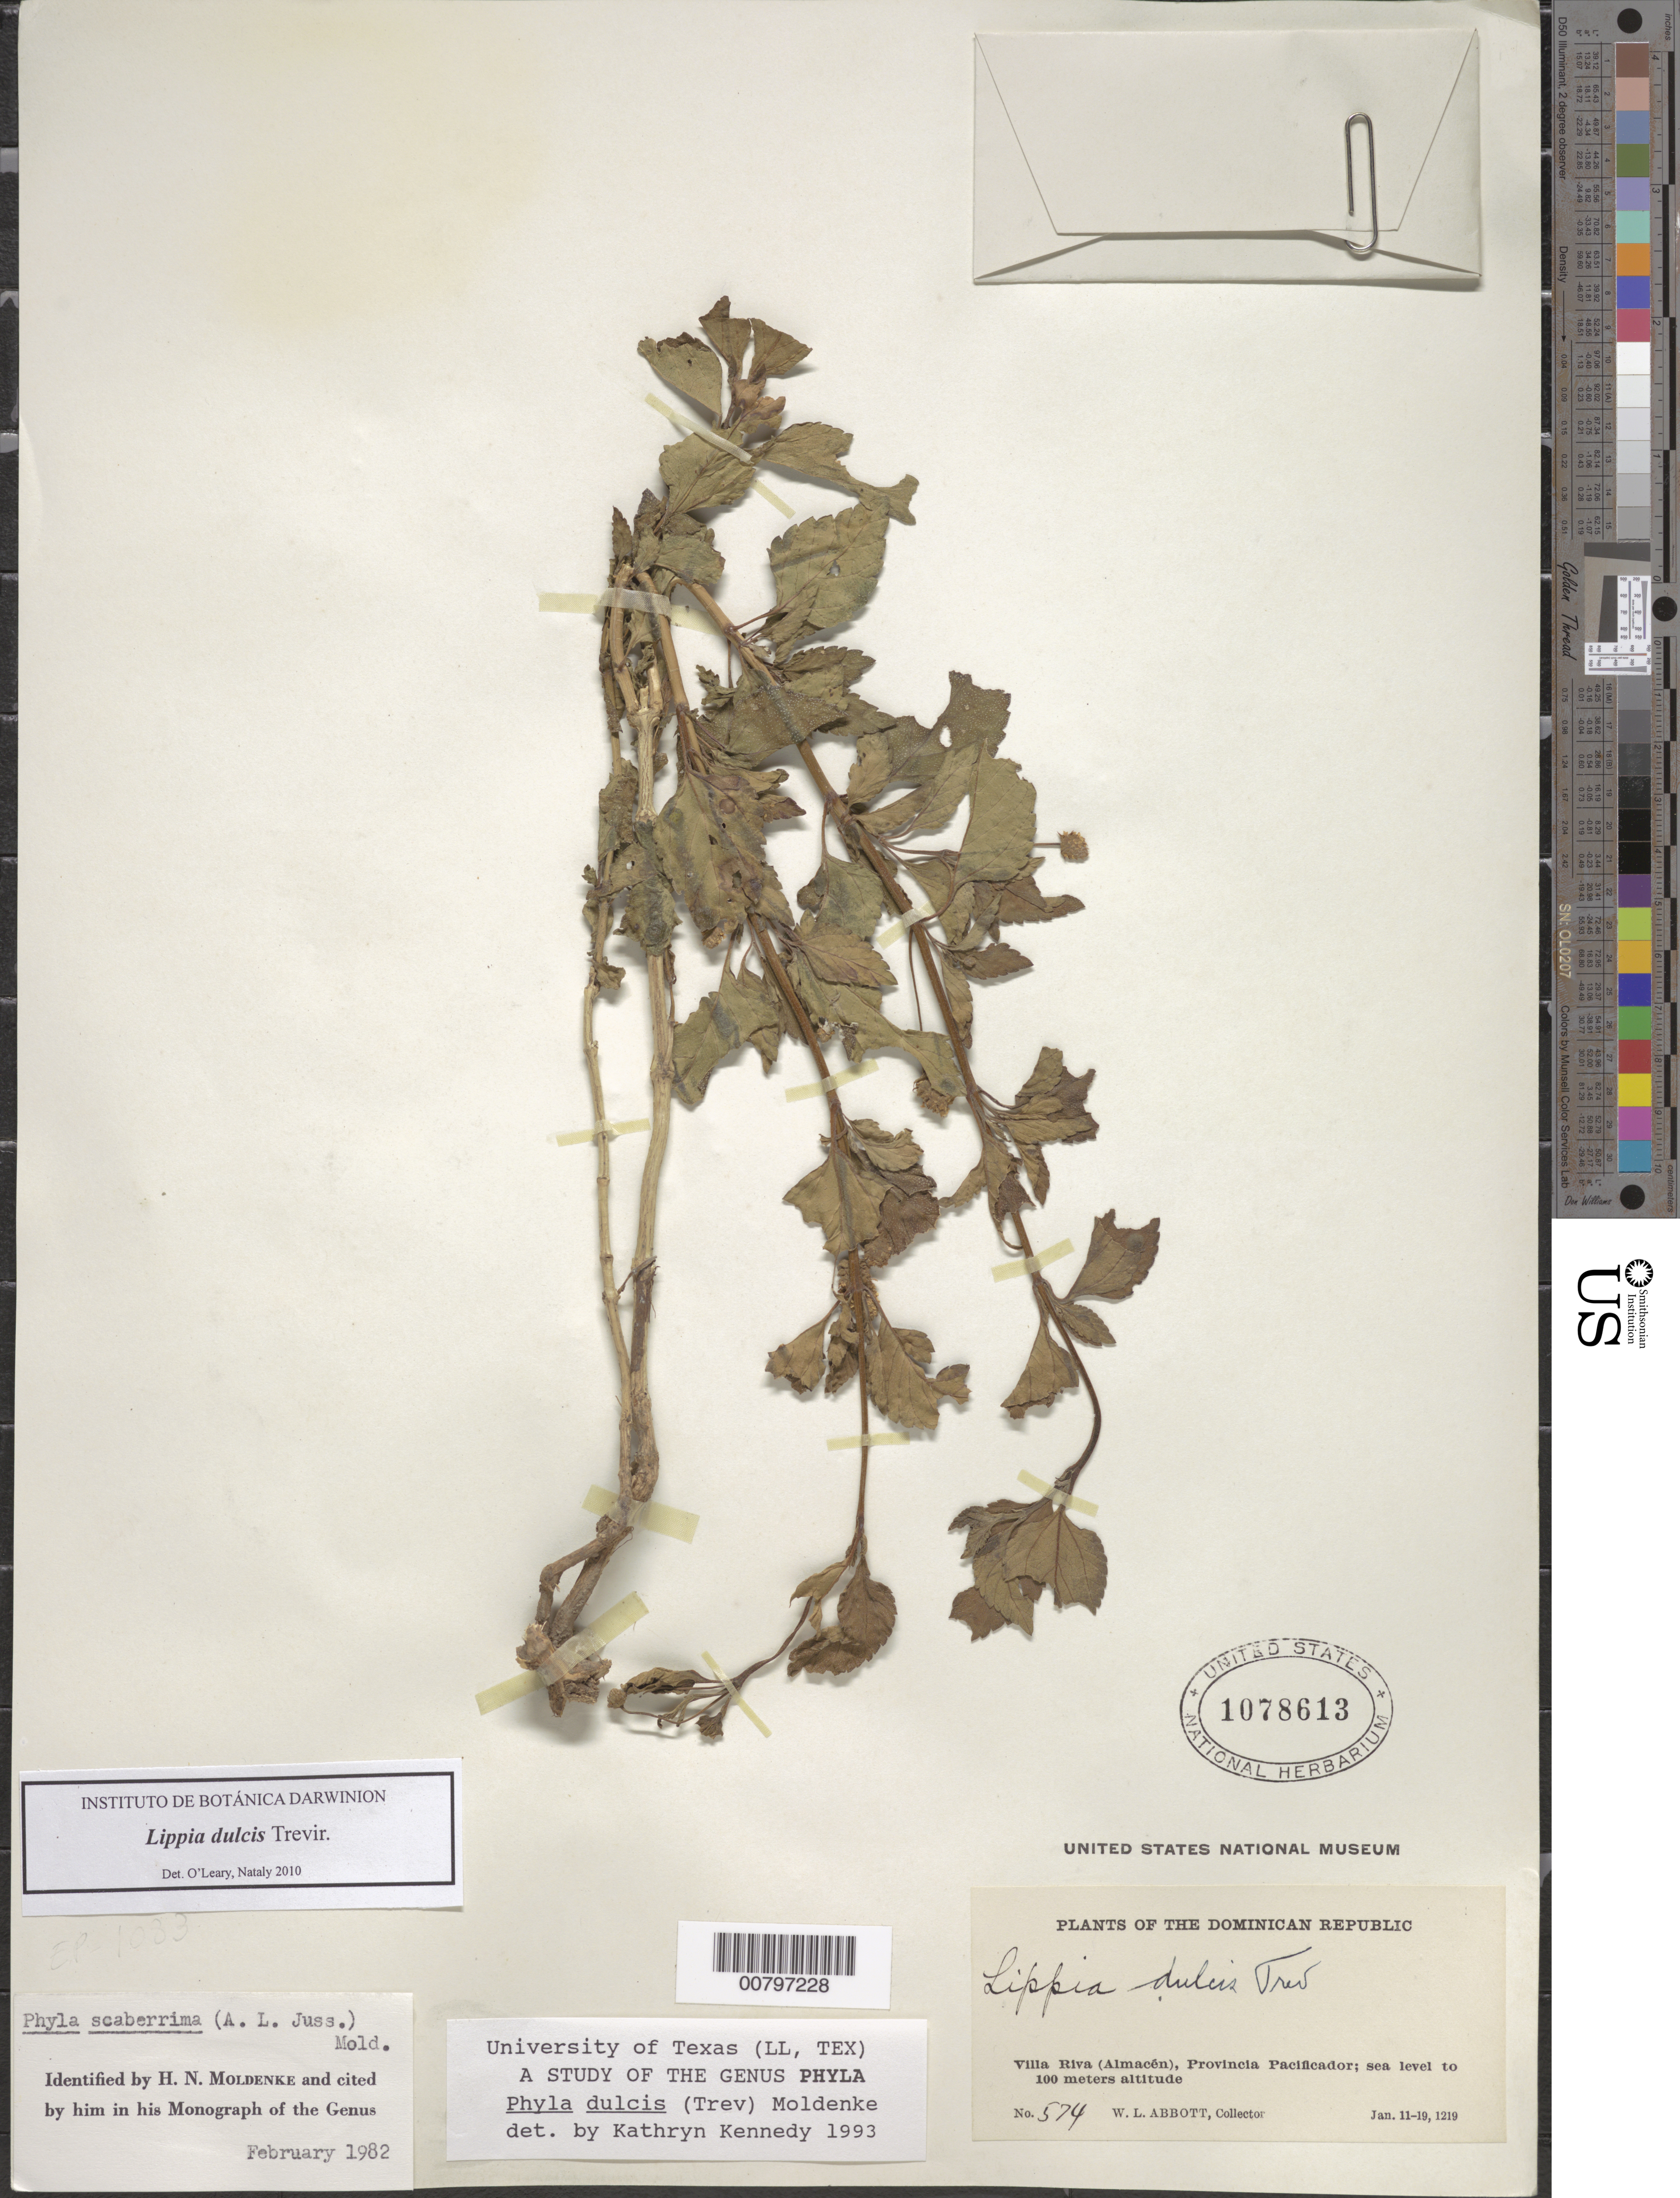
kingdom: Plantae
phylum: Tracheophyta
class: Magnoliopsida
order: Lamiales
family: Verbenaceae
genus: Phyla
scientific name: Phyla scaberrima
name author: (Juss. ex Pers.) Moldenke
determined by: Kennedy, K.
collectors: W. L. Abbott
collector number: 574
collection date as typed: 11 Jan 1912 to 19 Jan 1912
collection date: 1912-01-11/1912-01-19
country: Dominican Republic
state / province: Duarte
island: Hispaniola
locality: Villa Riva (Almacén)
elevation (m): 0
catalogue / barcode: US 1078613